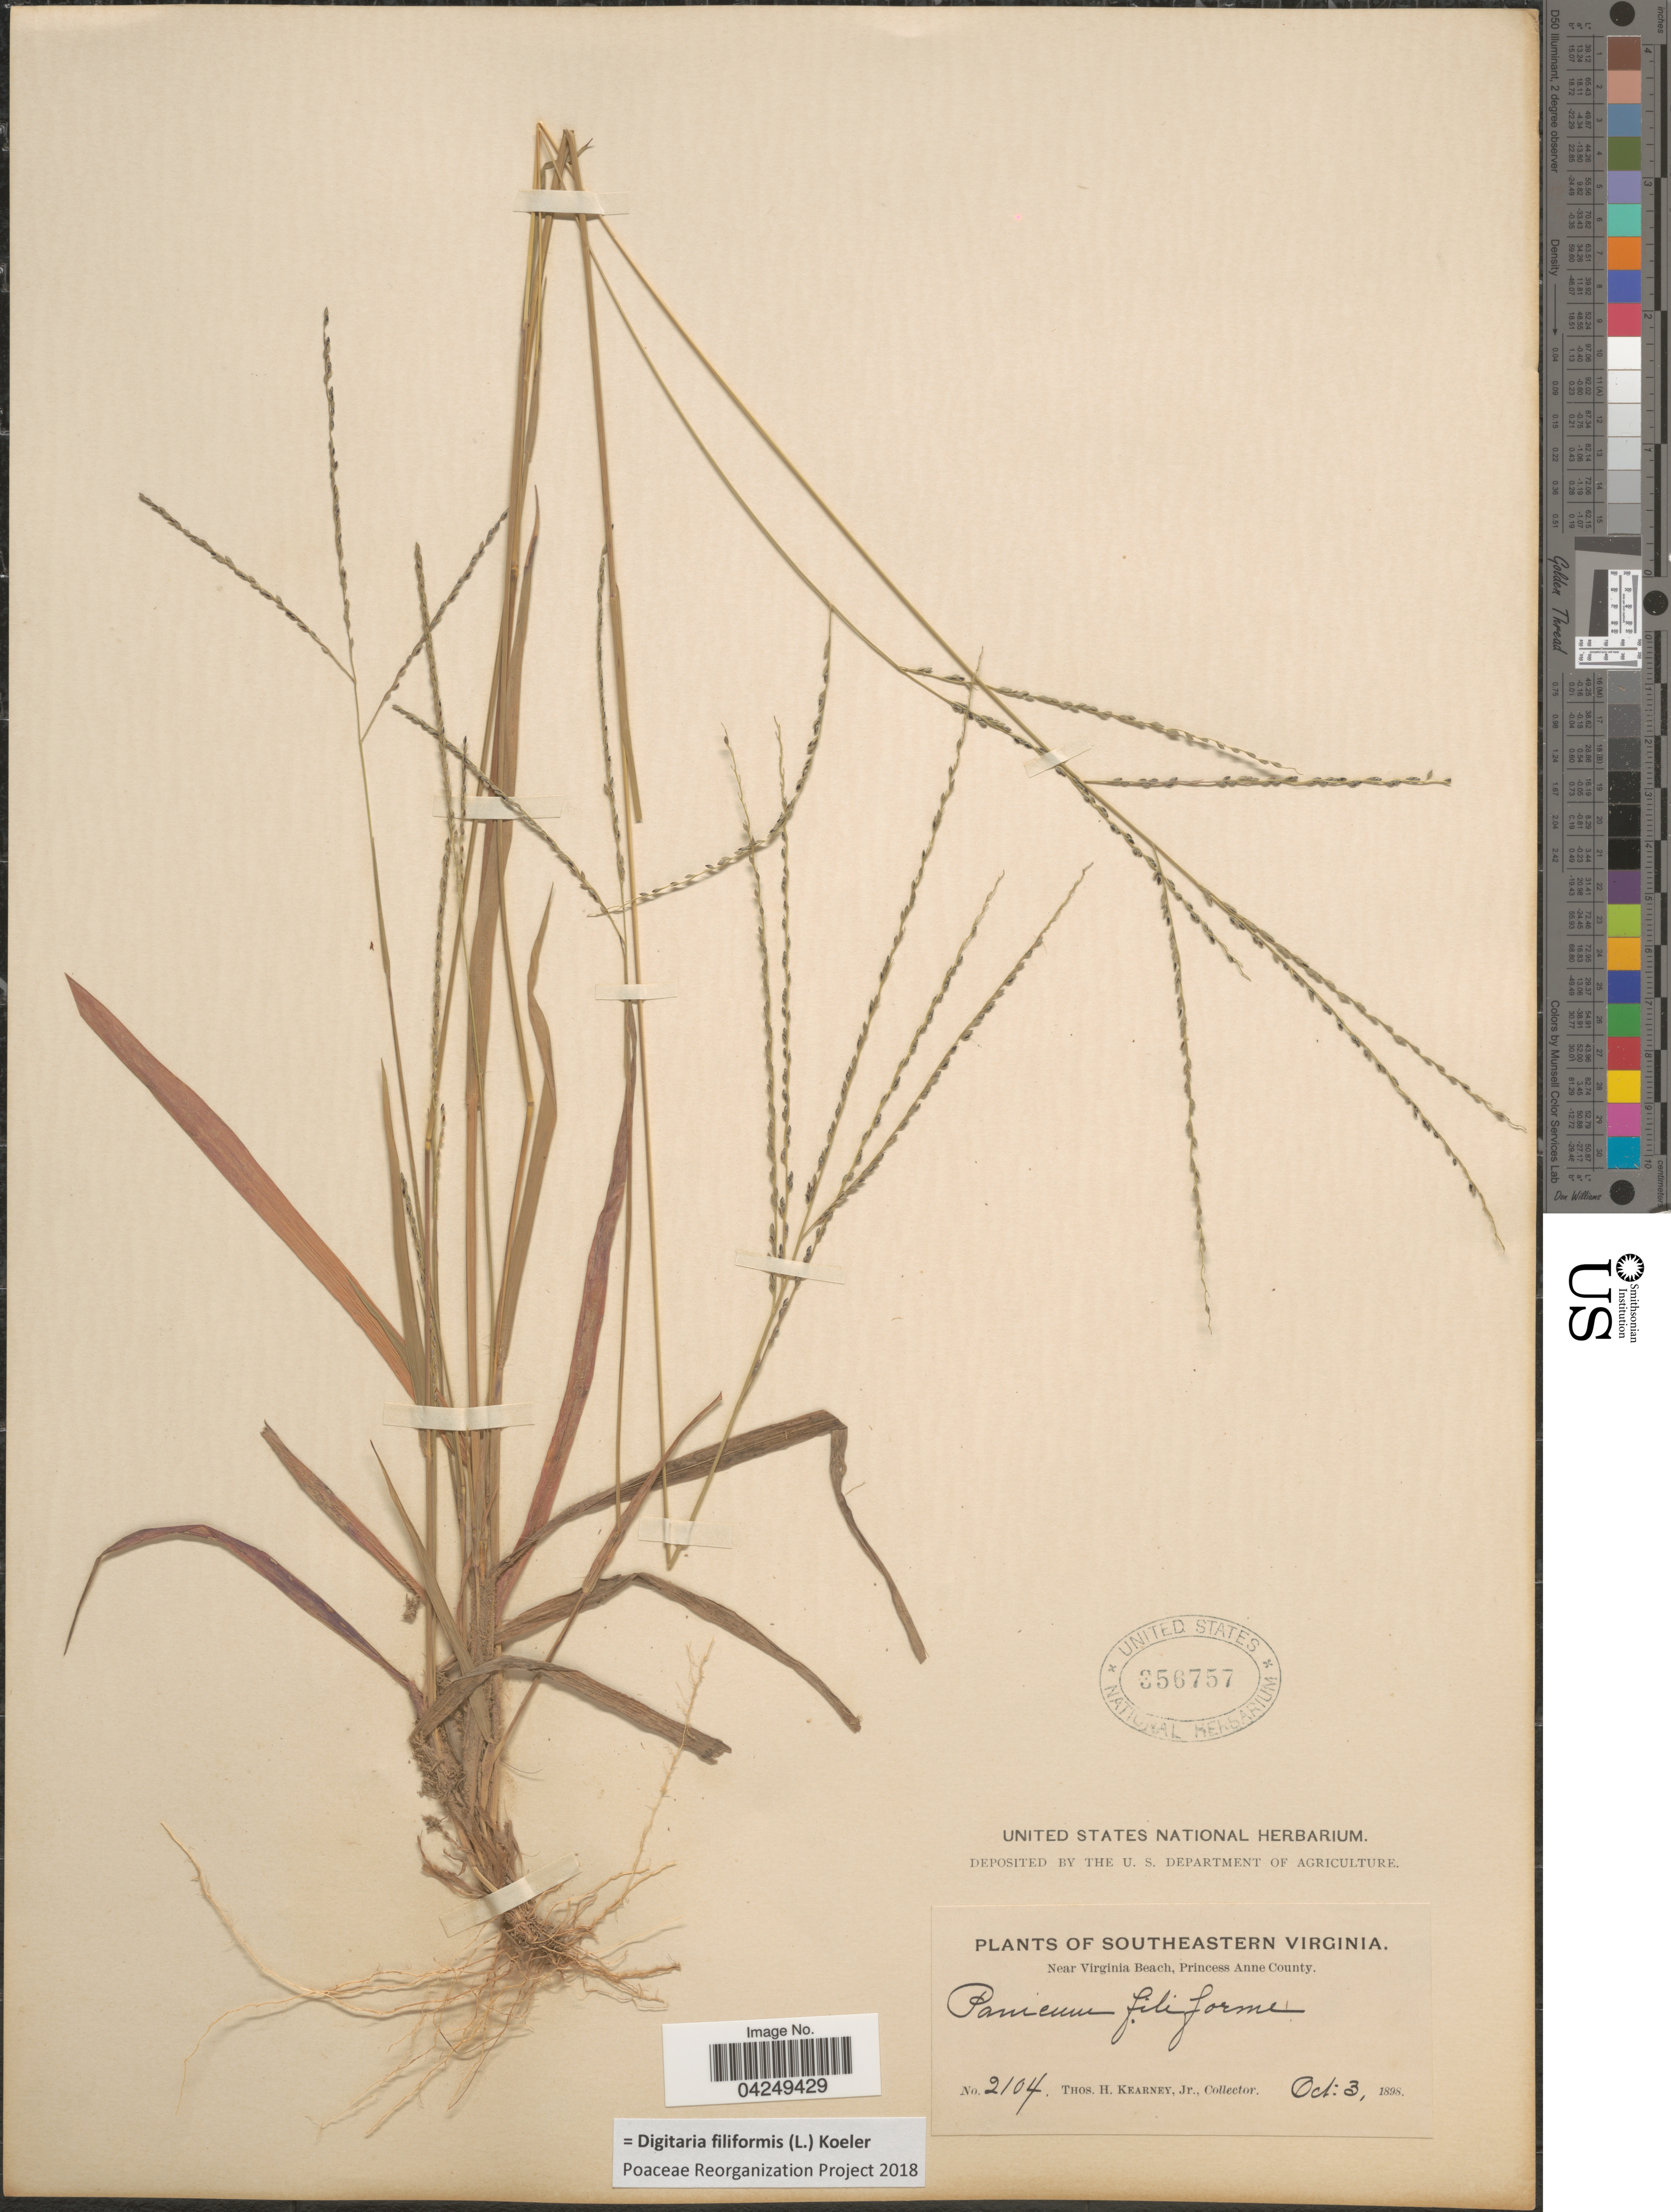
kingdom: Plantae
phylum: Tracheophyta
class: Liliopsida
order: Poales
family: Poaceae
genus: Digitaria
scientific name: Digitaria filiformis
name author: (L.) Koeler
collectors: T. H. Kearney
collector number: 2104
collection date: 1898-10-03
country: United States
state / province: Virginia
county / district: City of Virginia Beach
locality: Southeastern Virginia. Near Virginia Beach, Princess Anne (=historic county name) County.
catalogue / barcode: US 356757